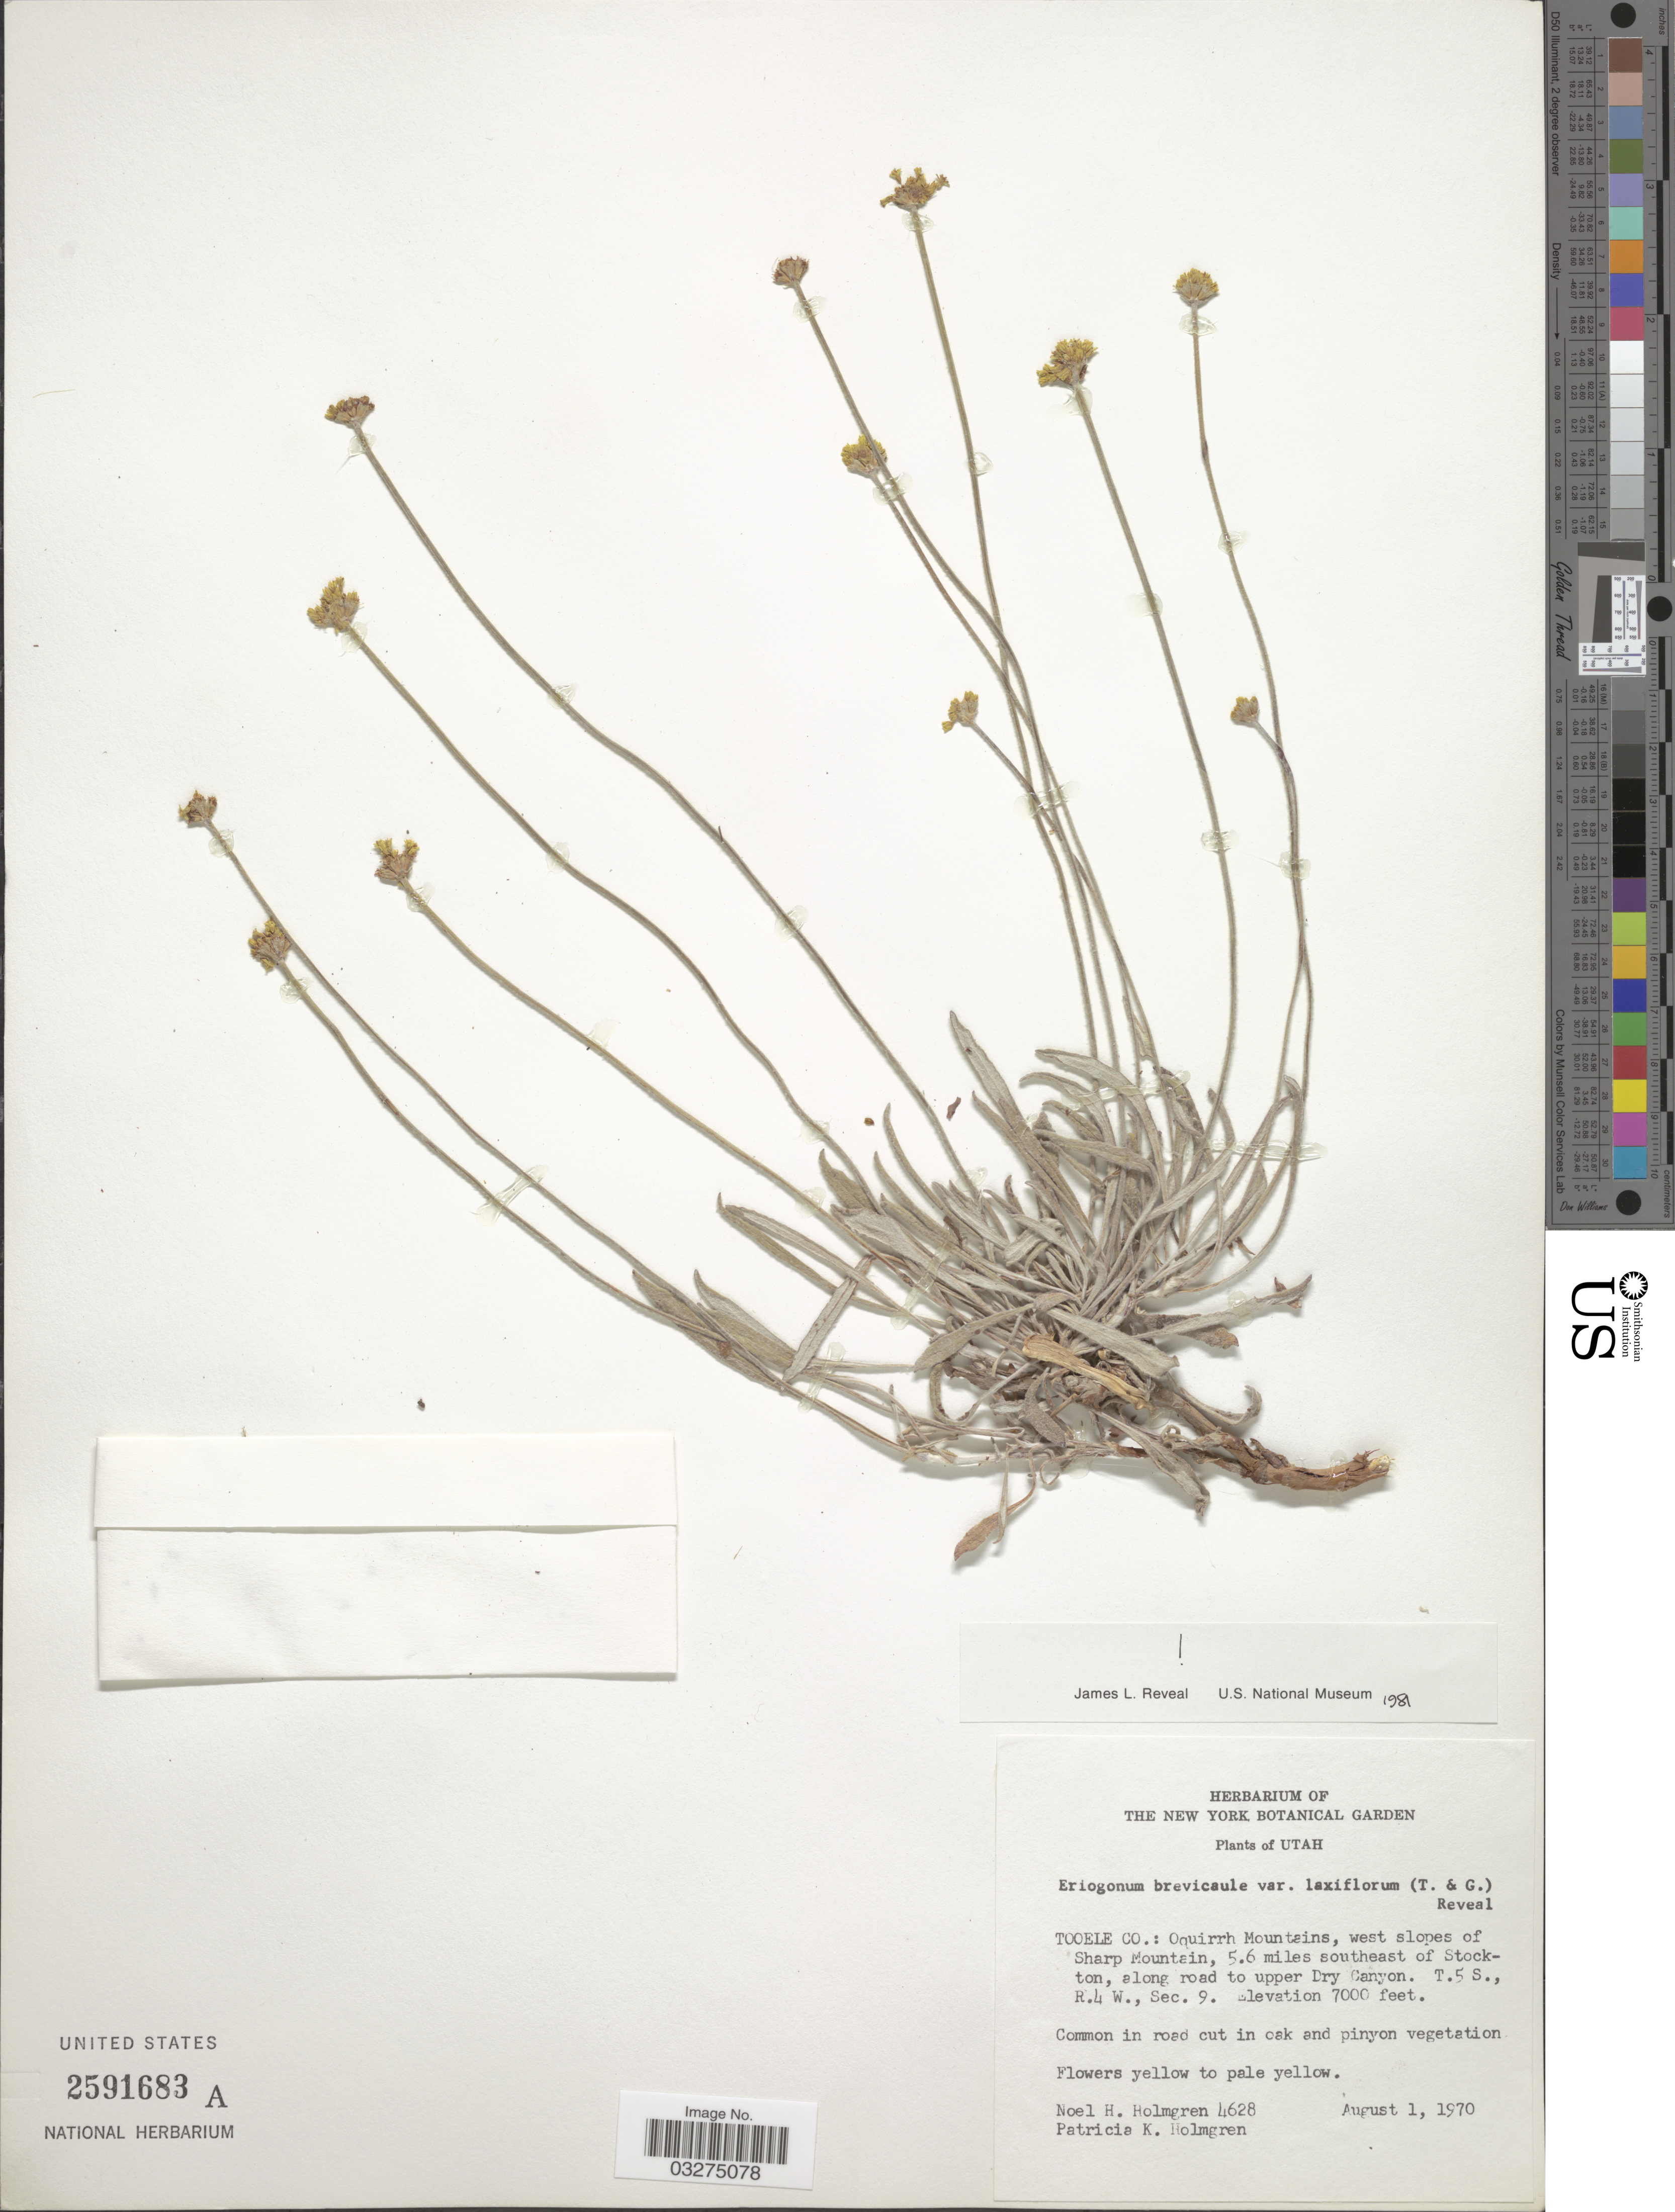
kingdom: Plantae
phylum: Tracheophyta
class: Magnoliopsida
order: Caryophyllales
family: Polygonaceae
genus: Eriogonum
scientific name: Eriogonum brevicaule var. laxifolium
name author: (Torr. & A. Gray) Reveal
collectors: N. H. Holmgren & P. K. Holmgren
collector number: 4628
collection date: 1970-08-01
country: United States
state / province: Utah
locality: Tooele Co.: Oquirrh Mountains, west slopes of Sharp Mountain, 5.6 miles southeast of Stockton, along road to upper Dry Canyon. T5S, R4W, Sec.9.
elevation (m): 2134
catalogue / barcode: US 2591683A